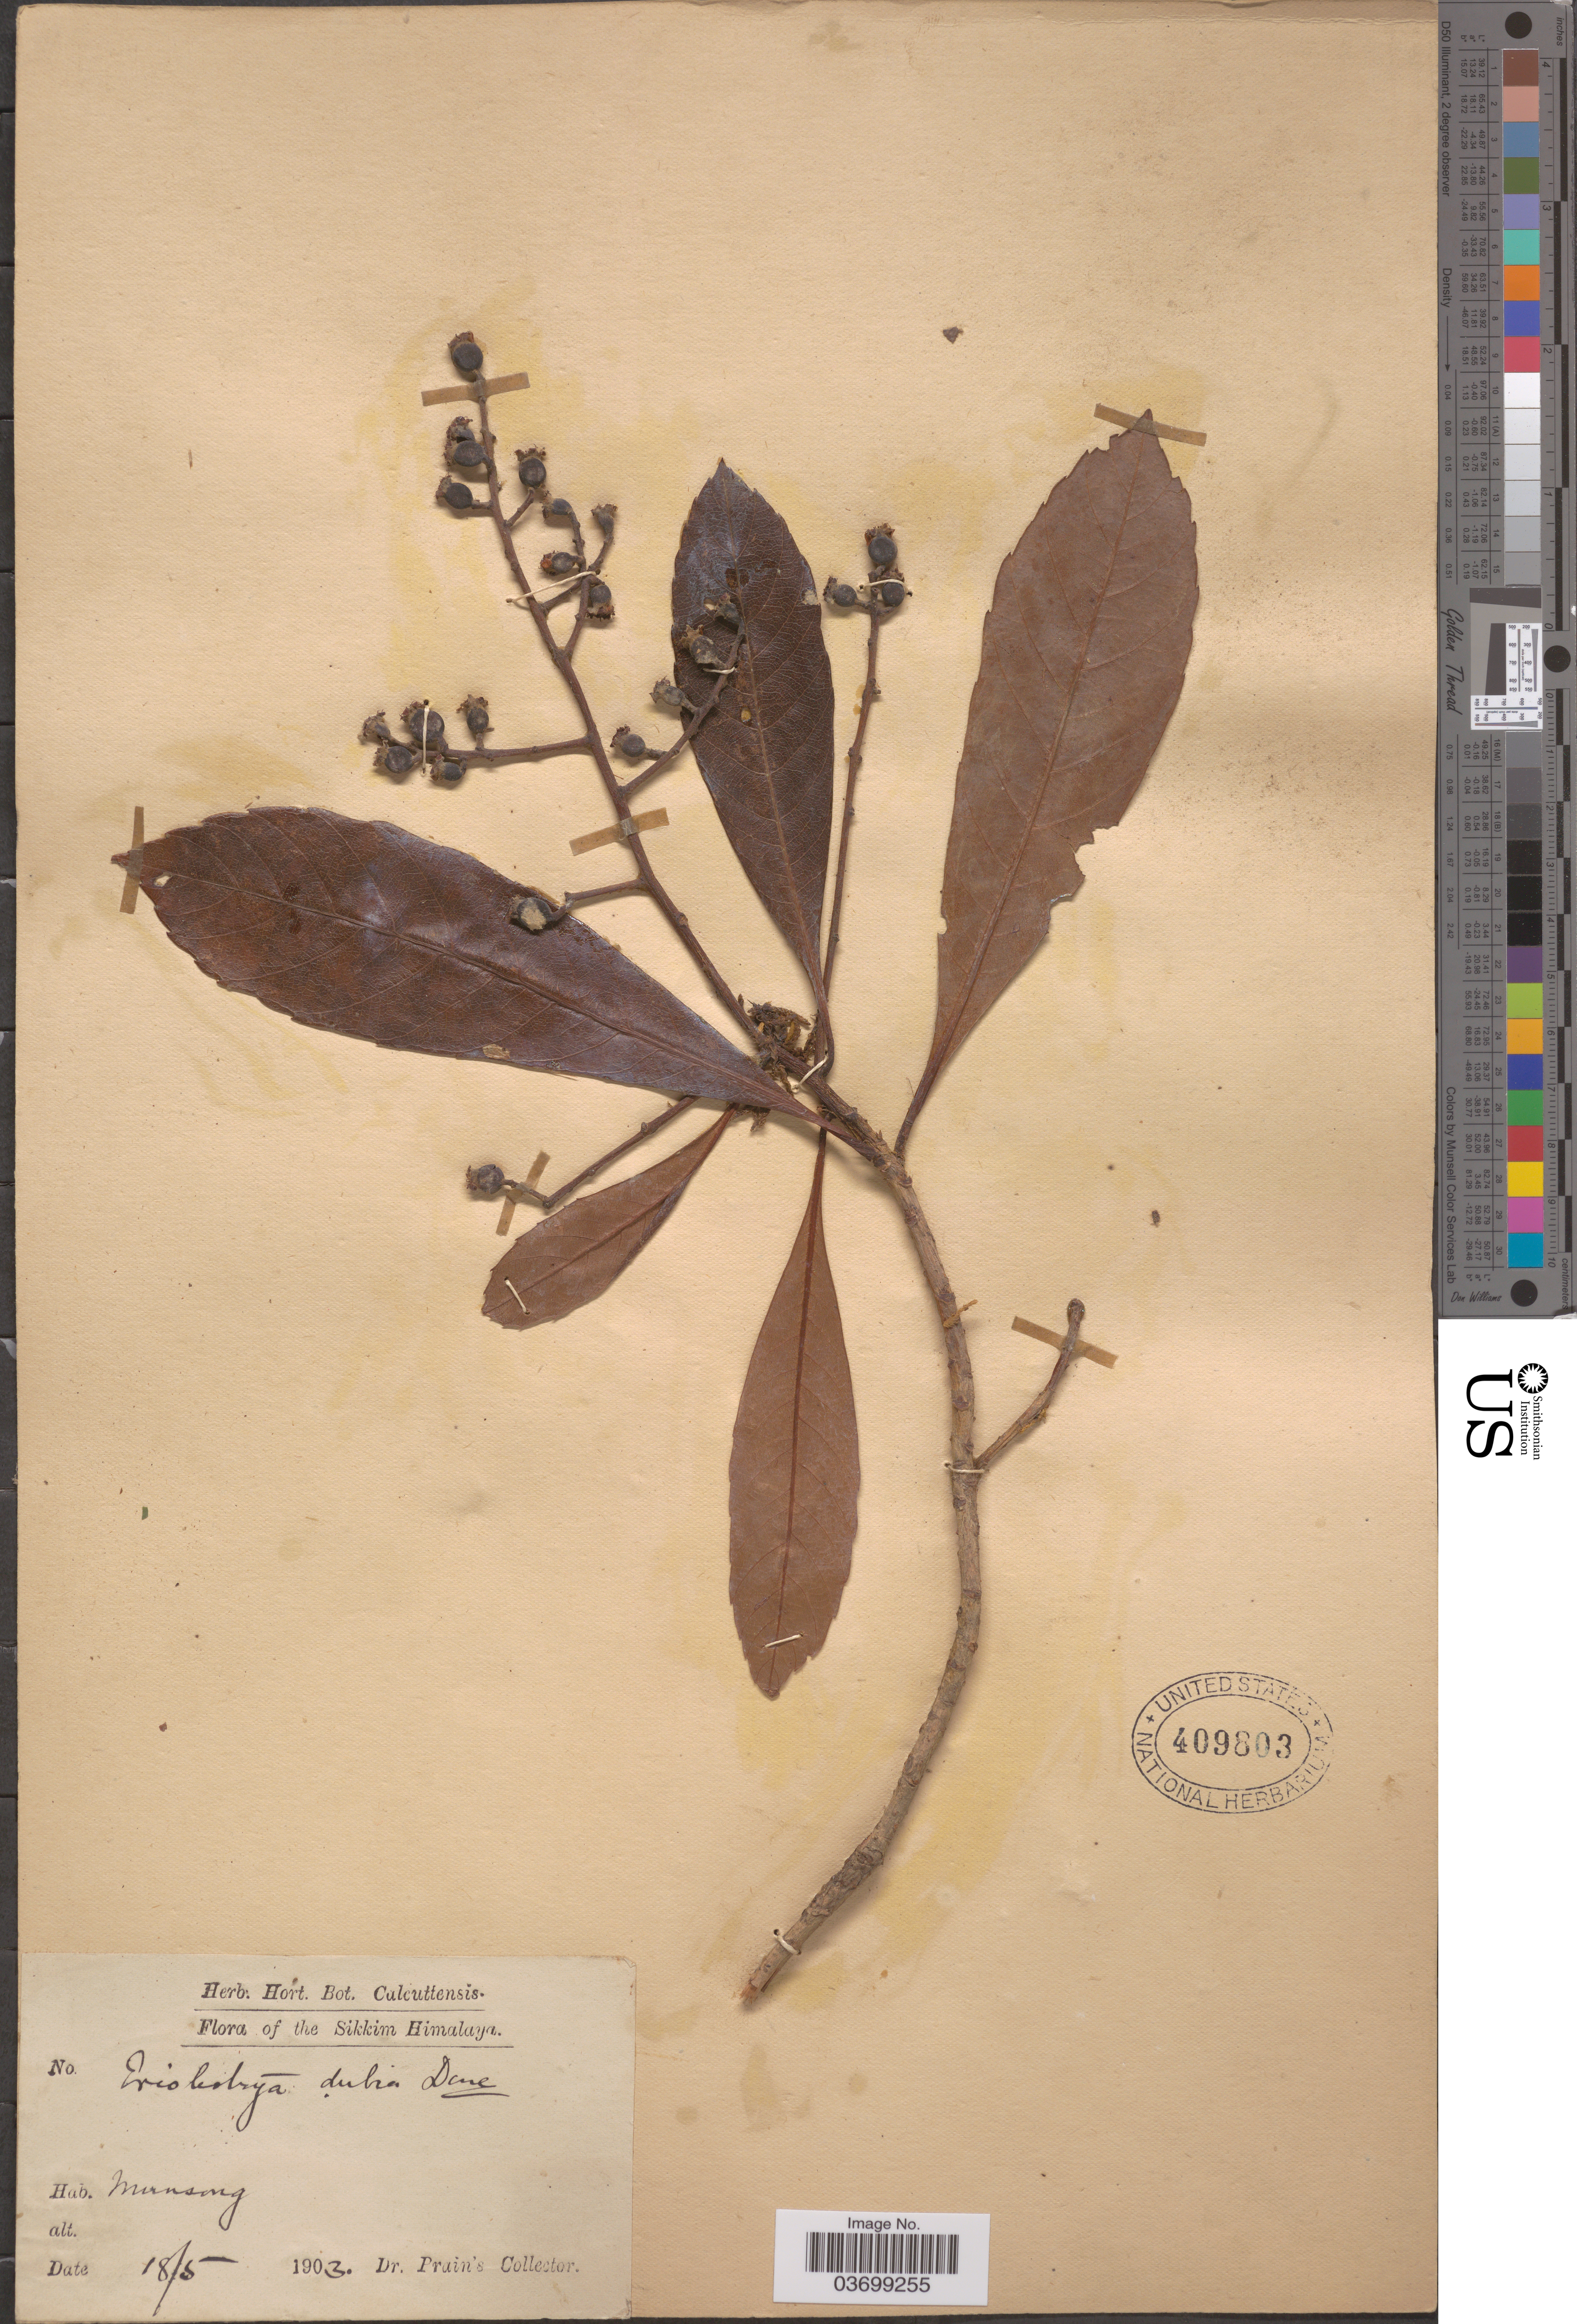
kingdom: Plantae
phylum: Tracheophyta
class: Magnoliopsida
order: Rosales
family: Rosaceae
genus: Rhaphiolepis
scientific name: Rhaphiolepis dubia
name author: (Lindl.) B.B. Liu & J. Wen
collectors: Dr. Prain's collector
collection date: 1903-05-18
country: India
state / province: Sikkim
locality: The Sikkim Himalaya. Munsong.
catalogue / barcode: US 409803